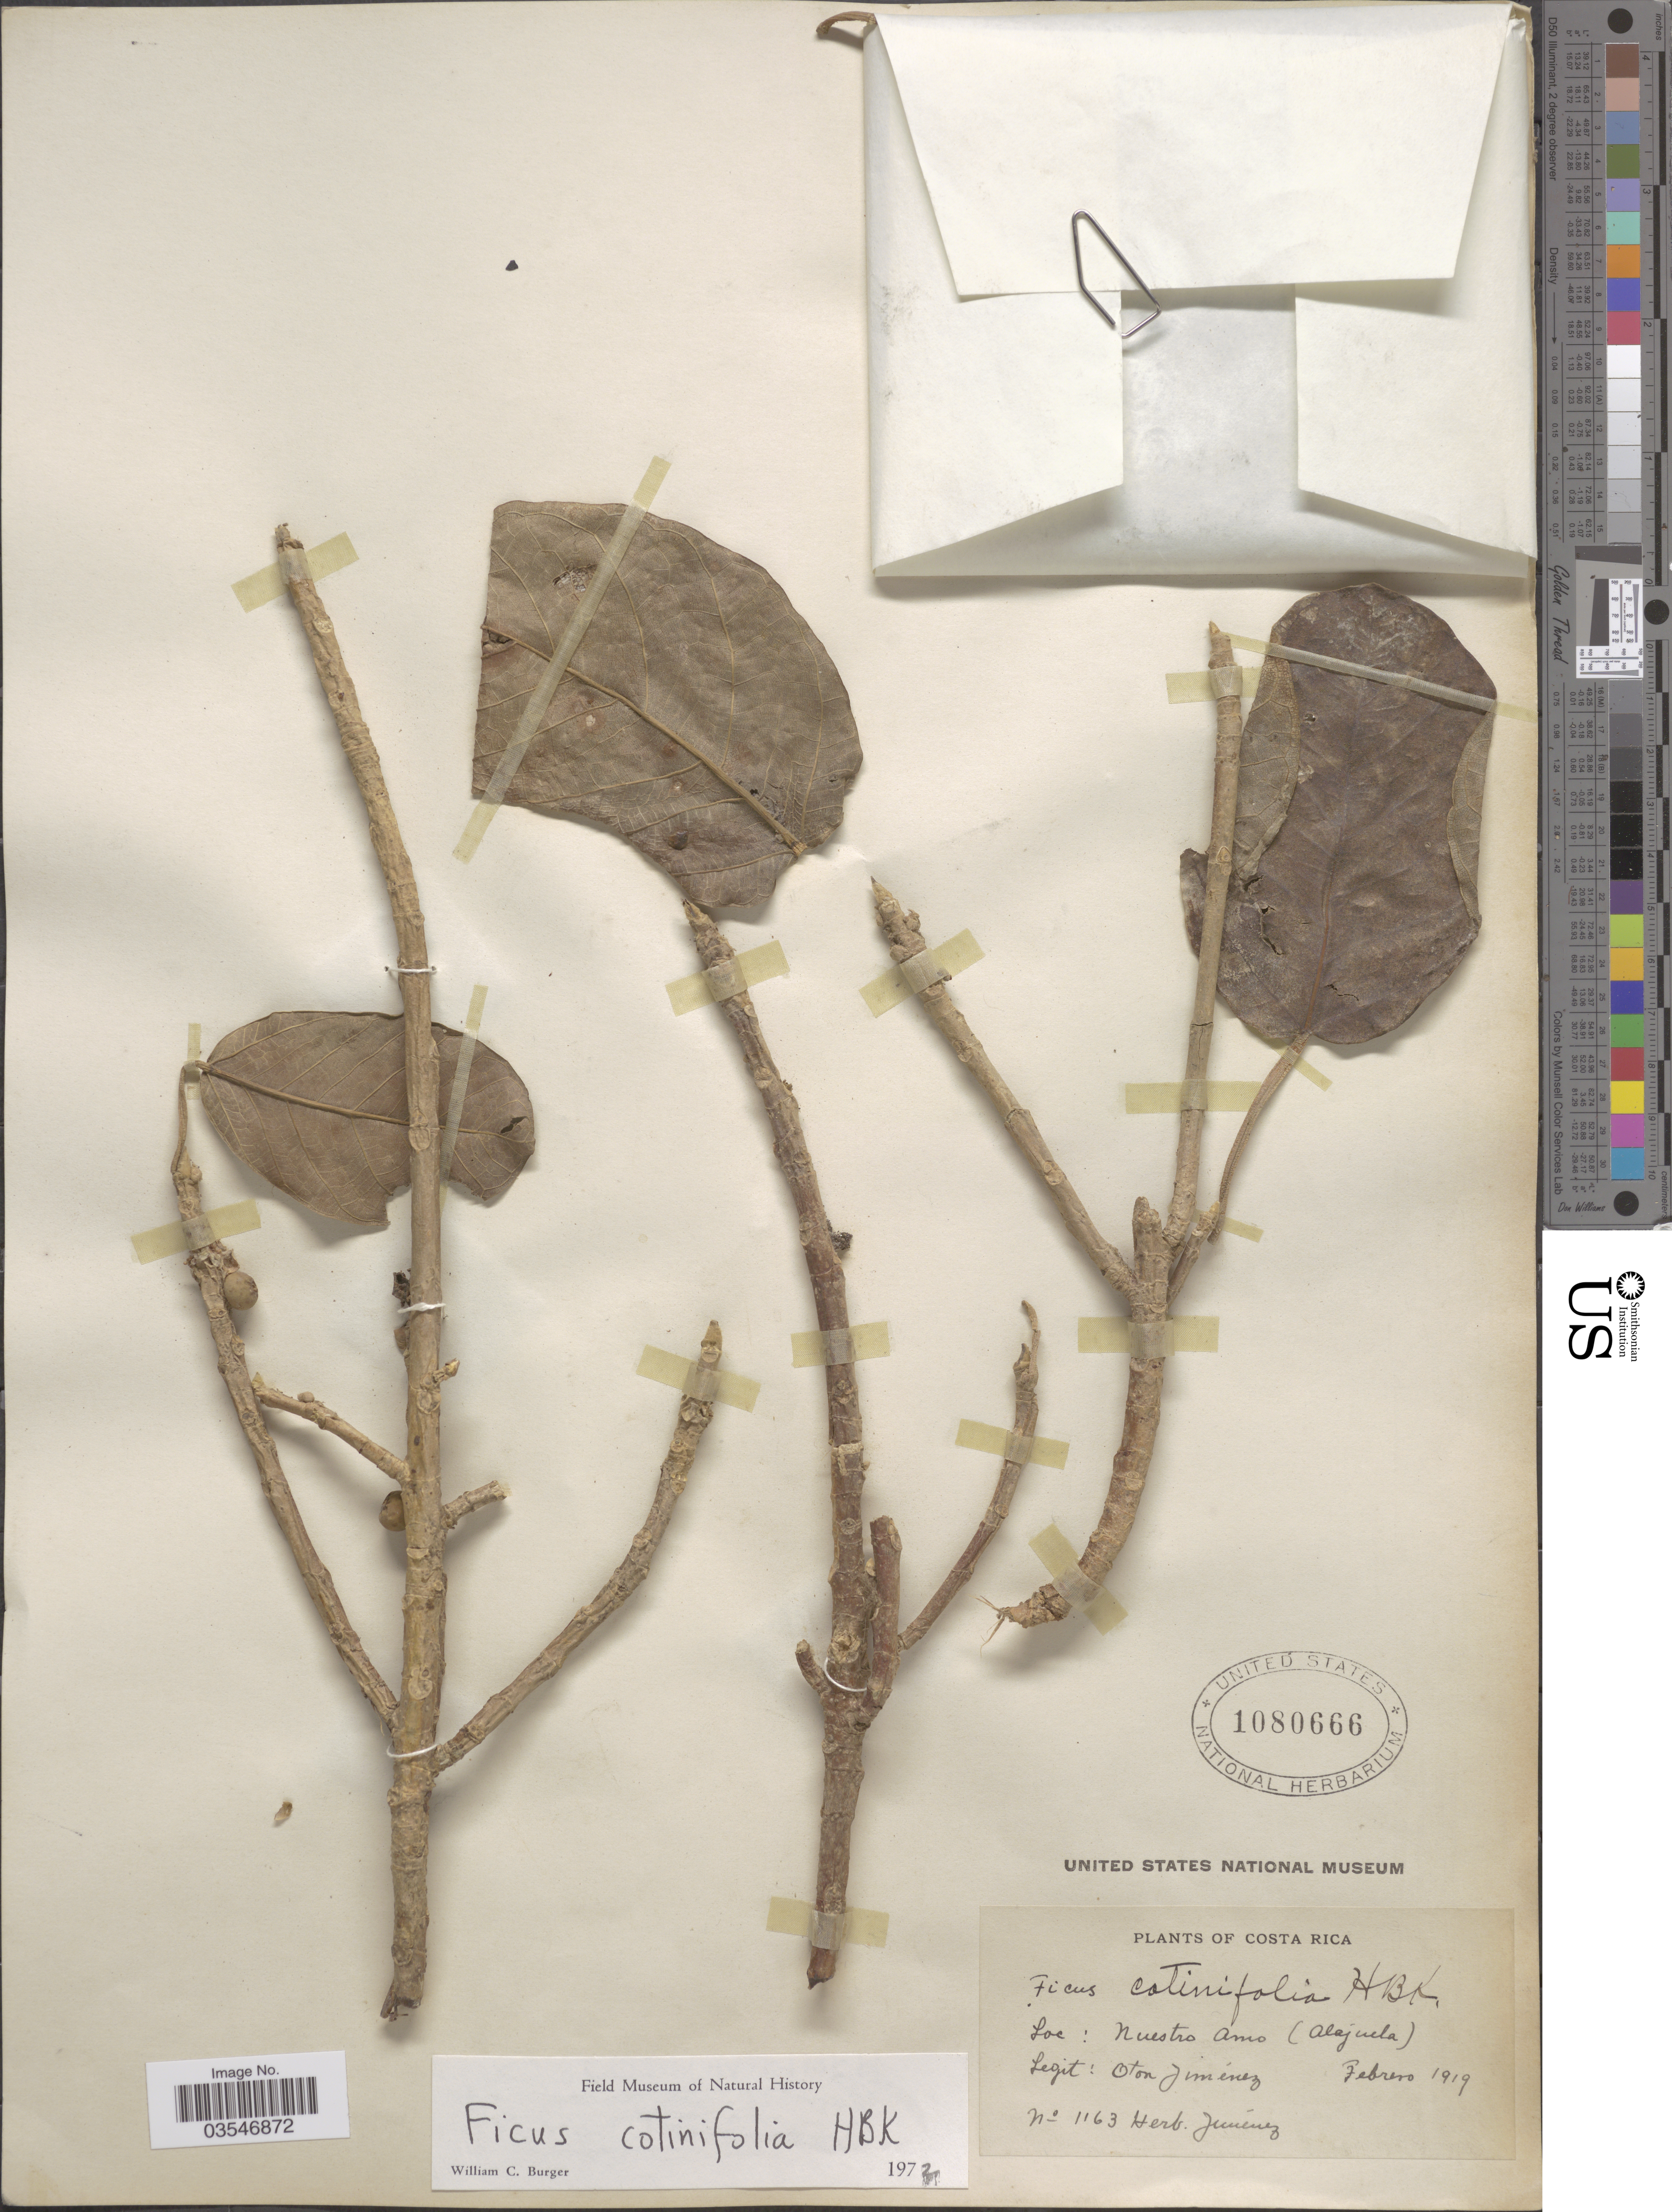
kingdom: Plantae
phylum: Tracheophyta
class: Magnoliopsida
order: Rosales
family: Moraceae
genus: Ficus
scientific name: Ficus cotinifolia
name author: Kunth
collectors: O. Jimenez L.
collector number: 1163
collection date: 1919-02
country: Costa Rica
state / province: Alajuela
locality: Nuestro Amo.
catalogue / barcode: US 1080666